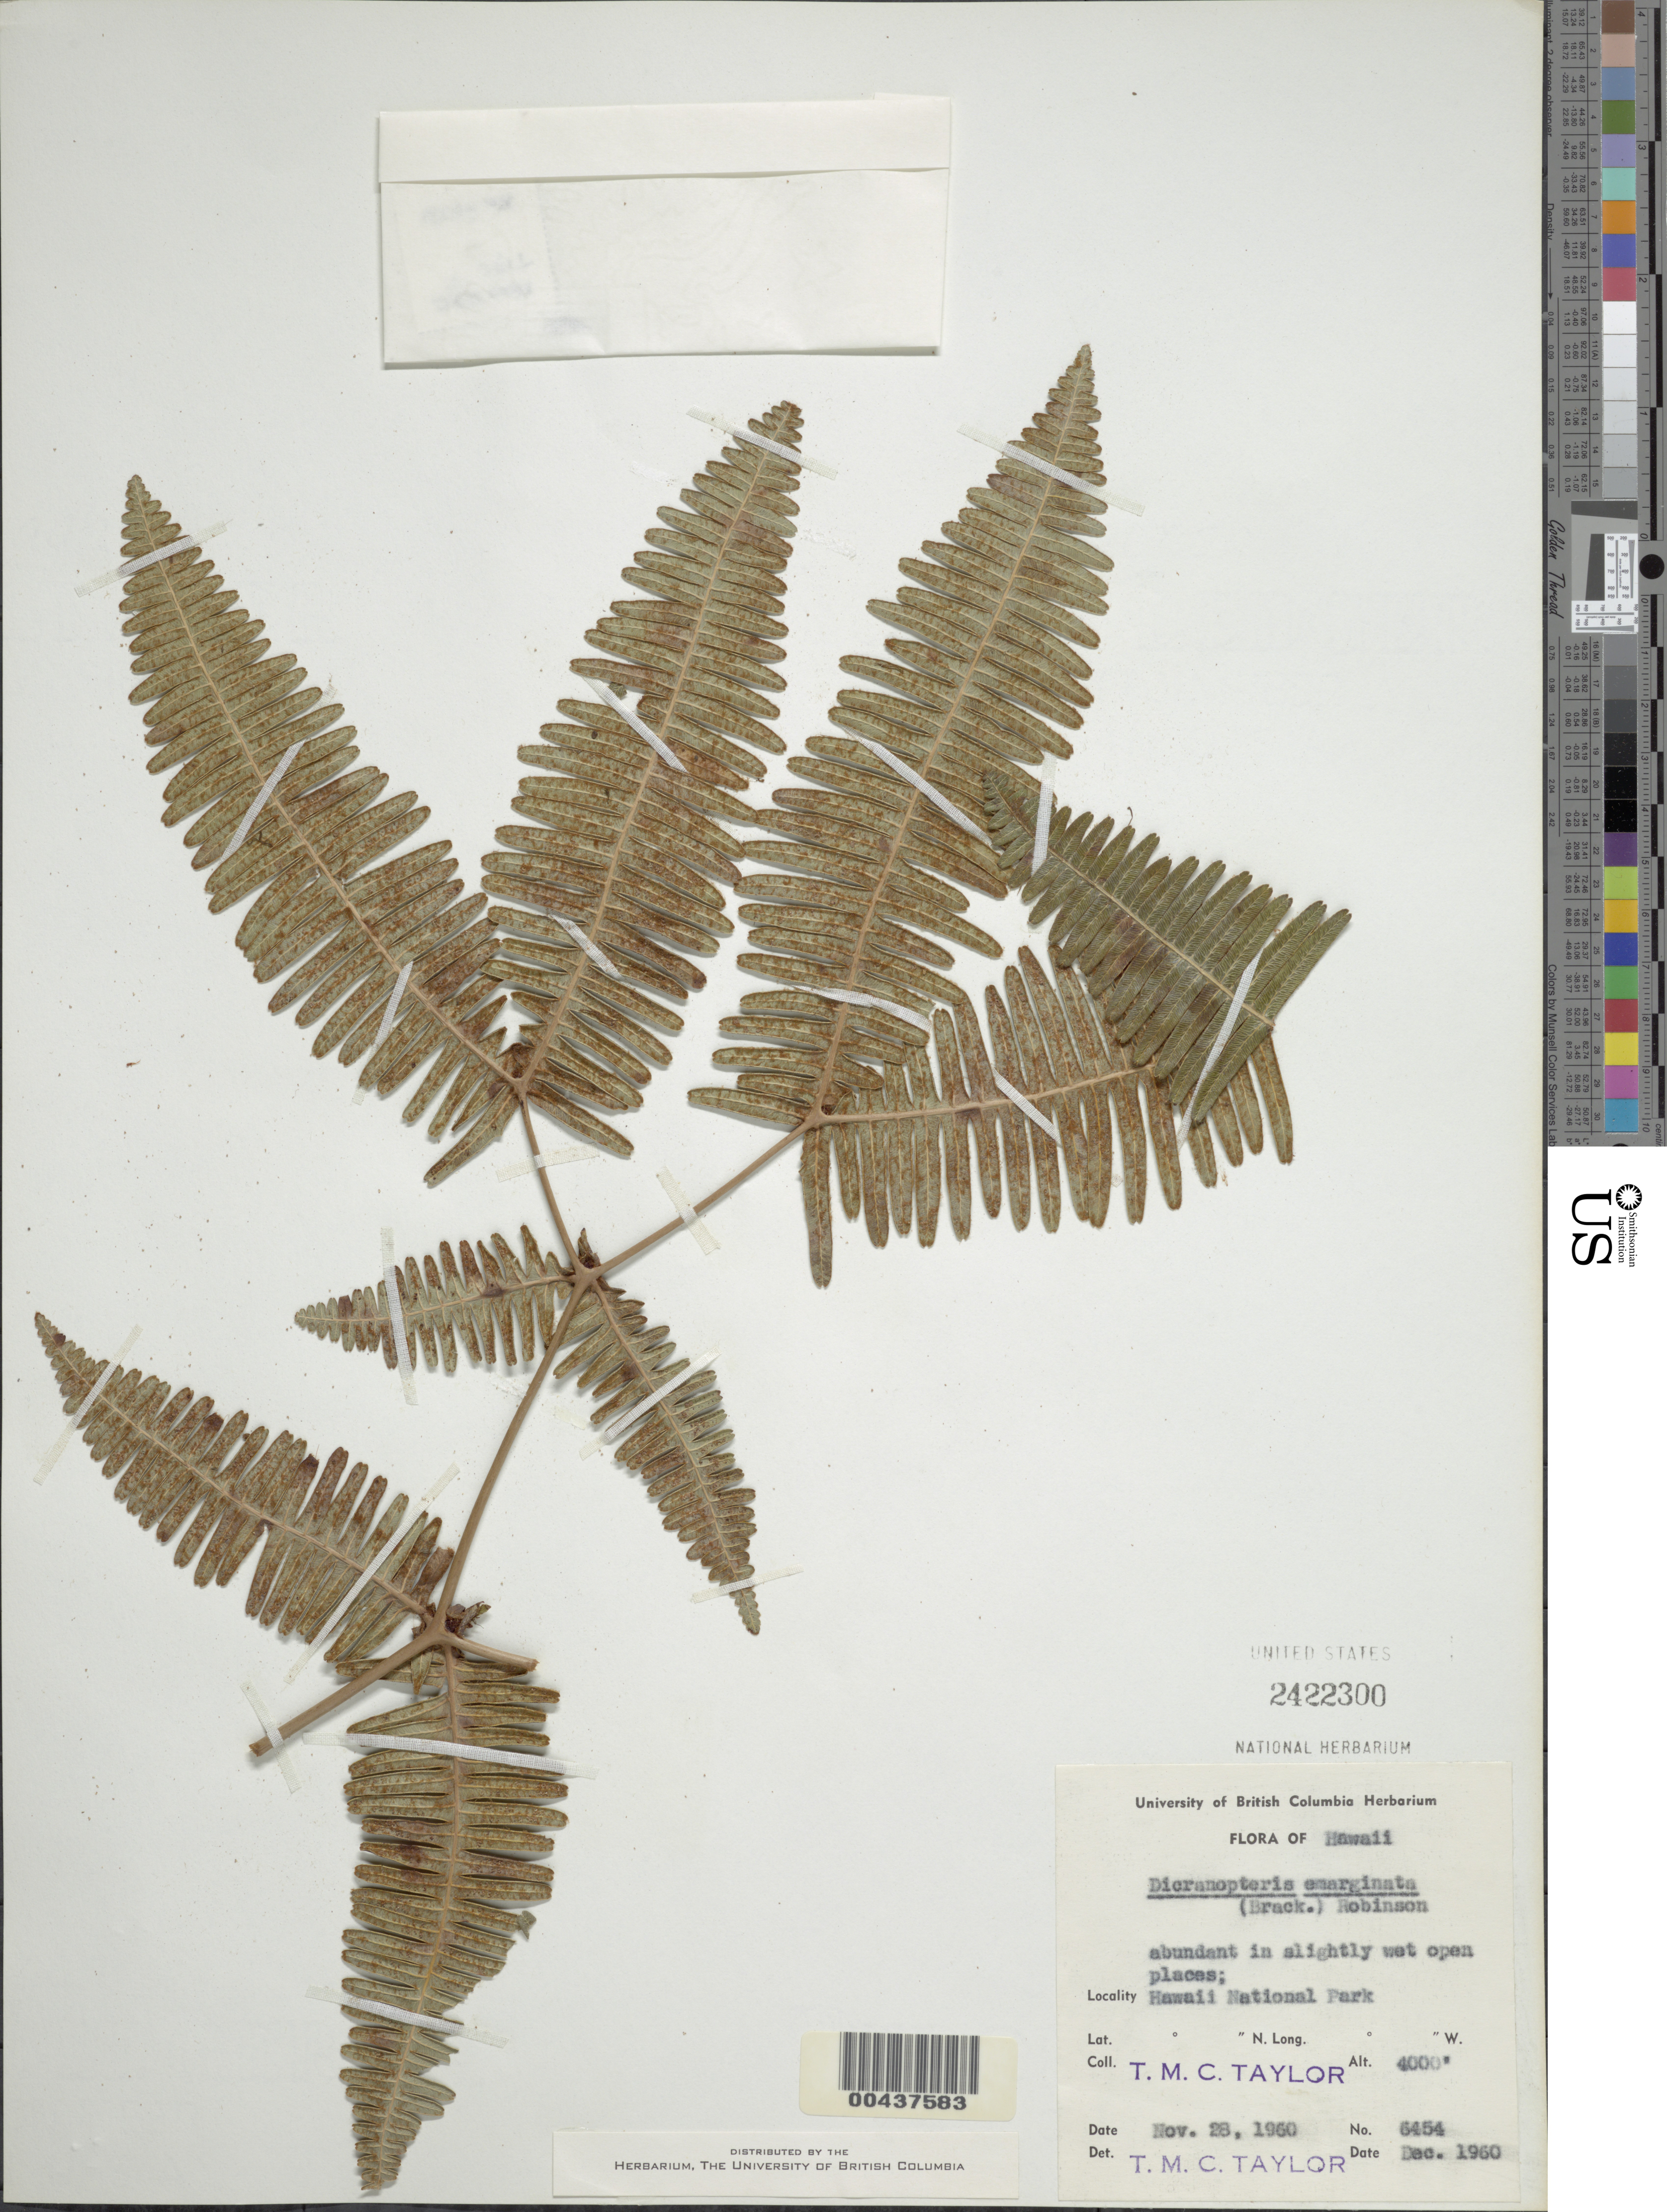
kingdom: Plantae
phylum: Tracheophyta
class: Polypodiopsida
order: Gleicheniales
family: Gleicheniaceae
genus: Dicranopteris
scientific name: Dicranopteris linearis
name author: (Burm. f.) Underw.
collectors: T. M. C. Taylor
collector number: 6464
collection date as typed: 28 Nov 1960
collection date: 1960-11-28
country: United States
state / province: Hawaii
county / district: Hawaii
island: Hawaii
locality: Hawaii National Park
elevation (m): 1219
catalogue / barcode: US 2422300